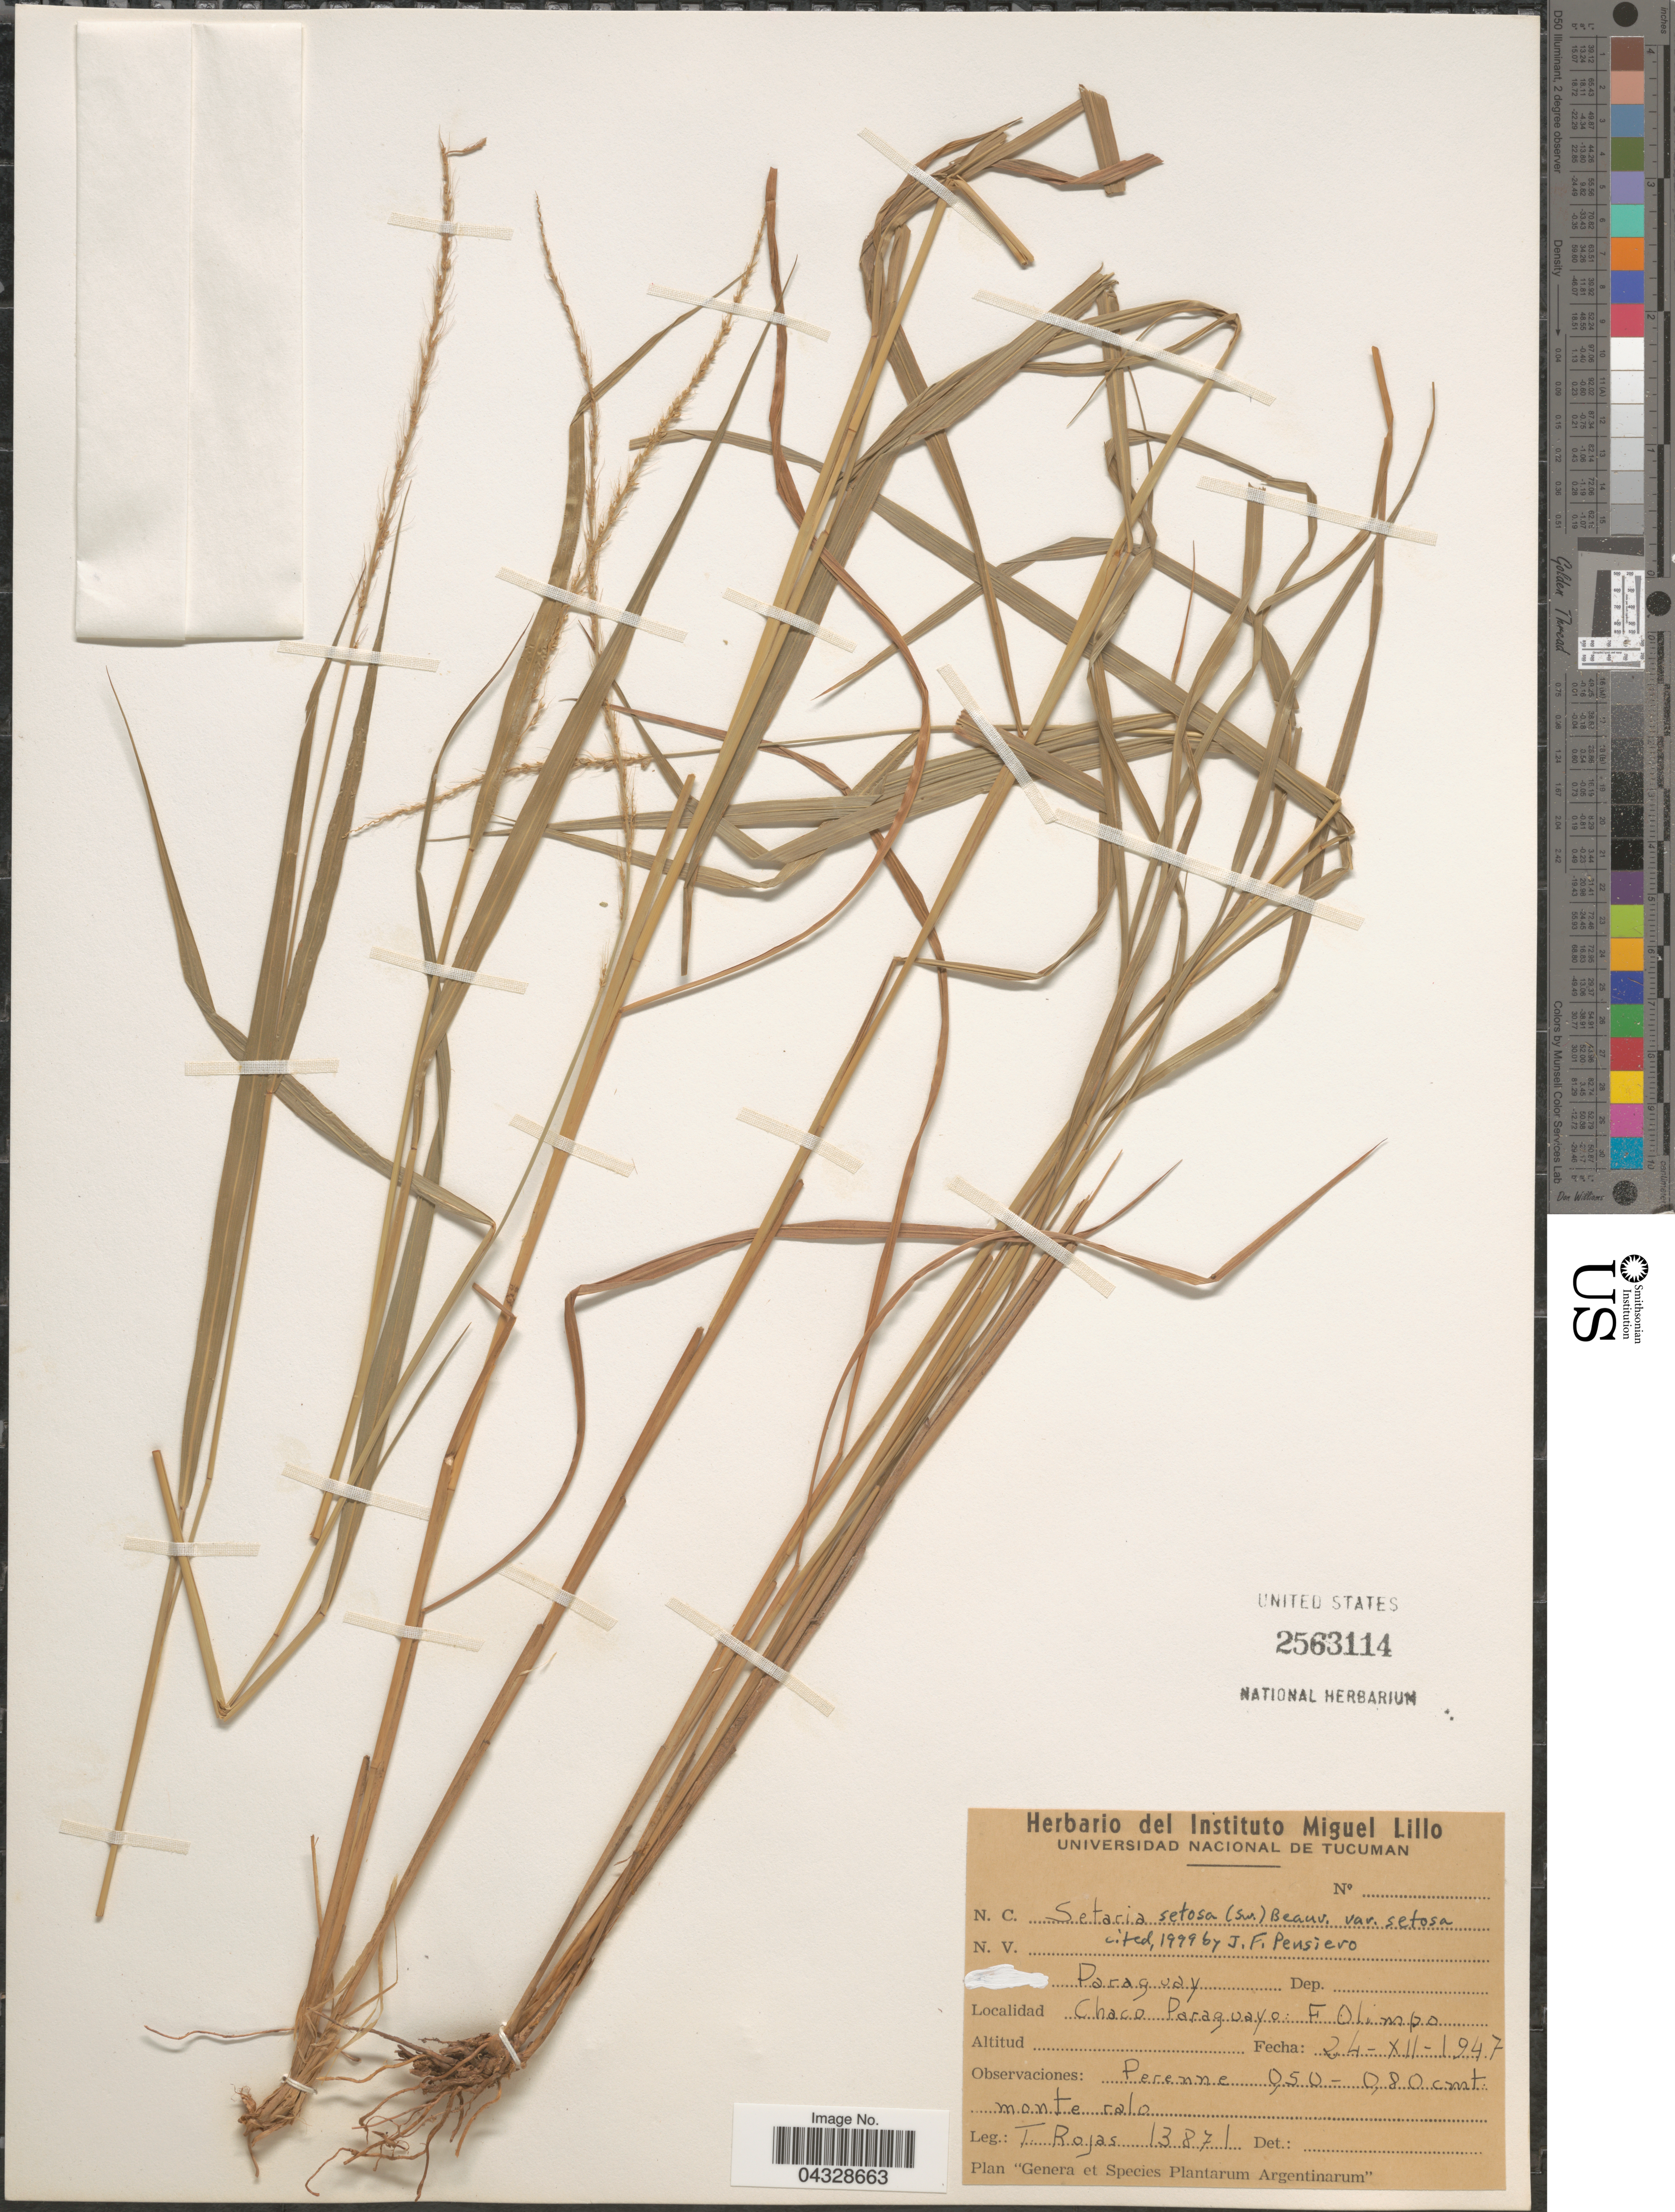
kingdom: Plantae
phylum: Tracheophyta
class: Liliopsida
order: Poales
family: Poaceae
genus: Setaria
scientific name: Setaria setosa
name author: (Sw.) P. Beauv.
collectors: T. Rojas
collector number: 13871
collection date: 1947-12-24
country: Paraguay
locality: Chaco Paraguayo: F. Olimpo.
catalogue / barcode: US 2563114